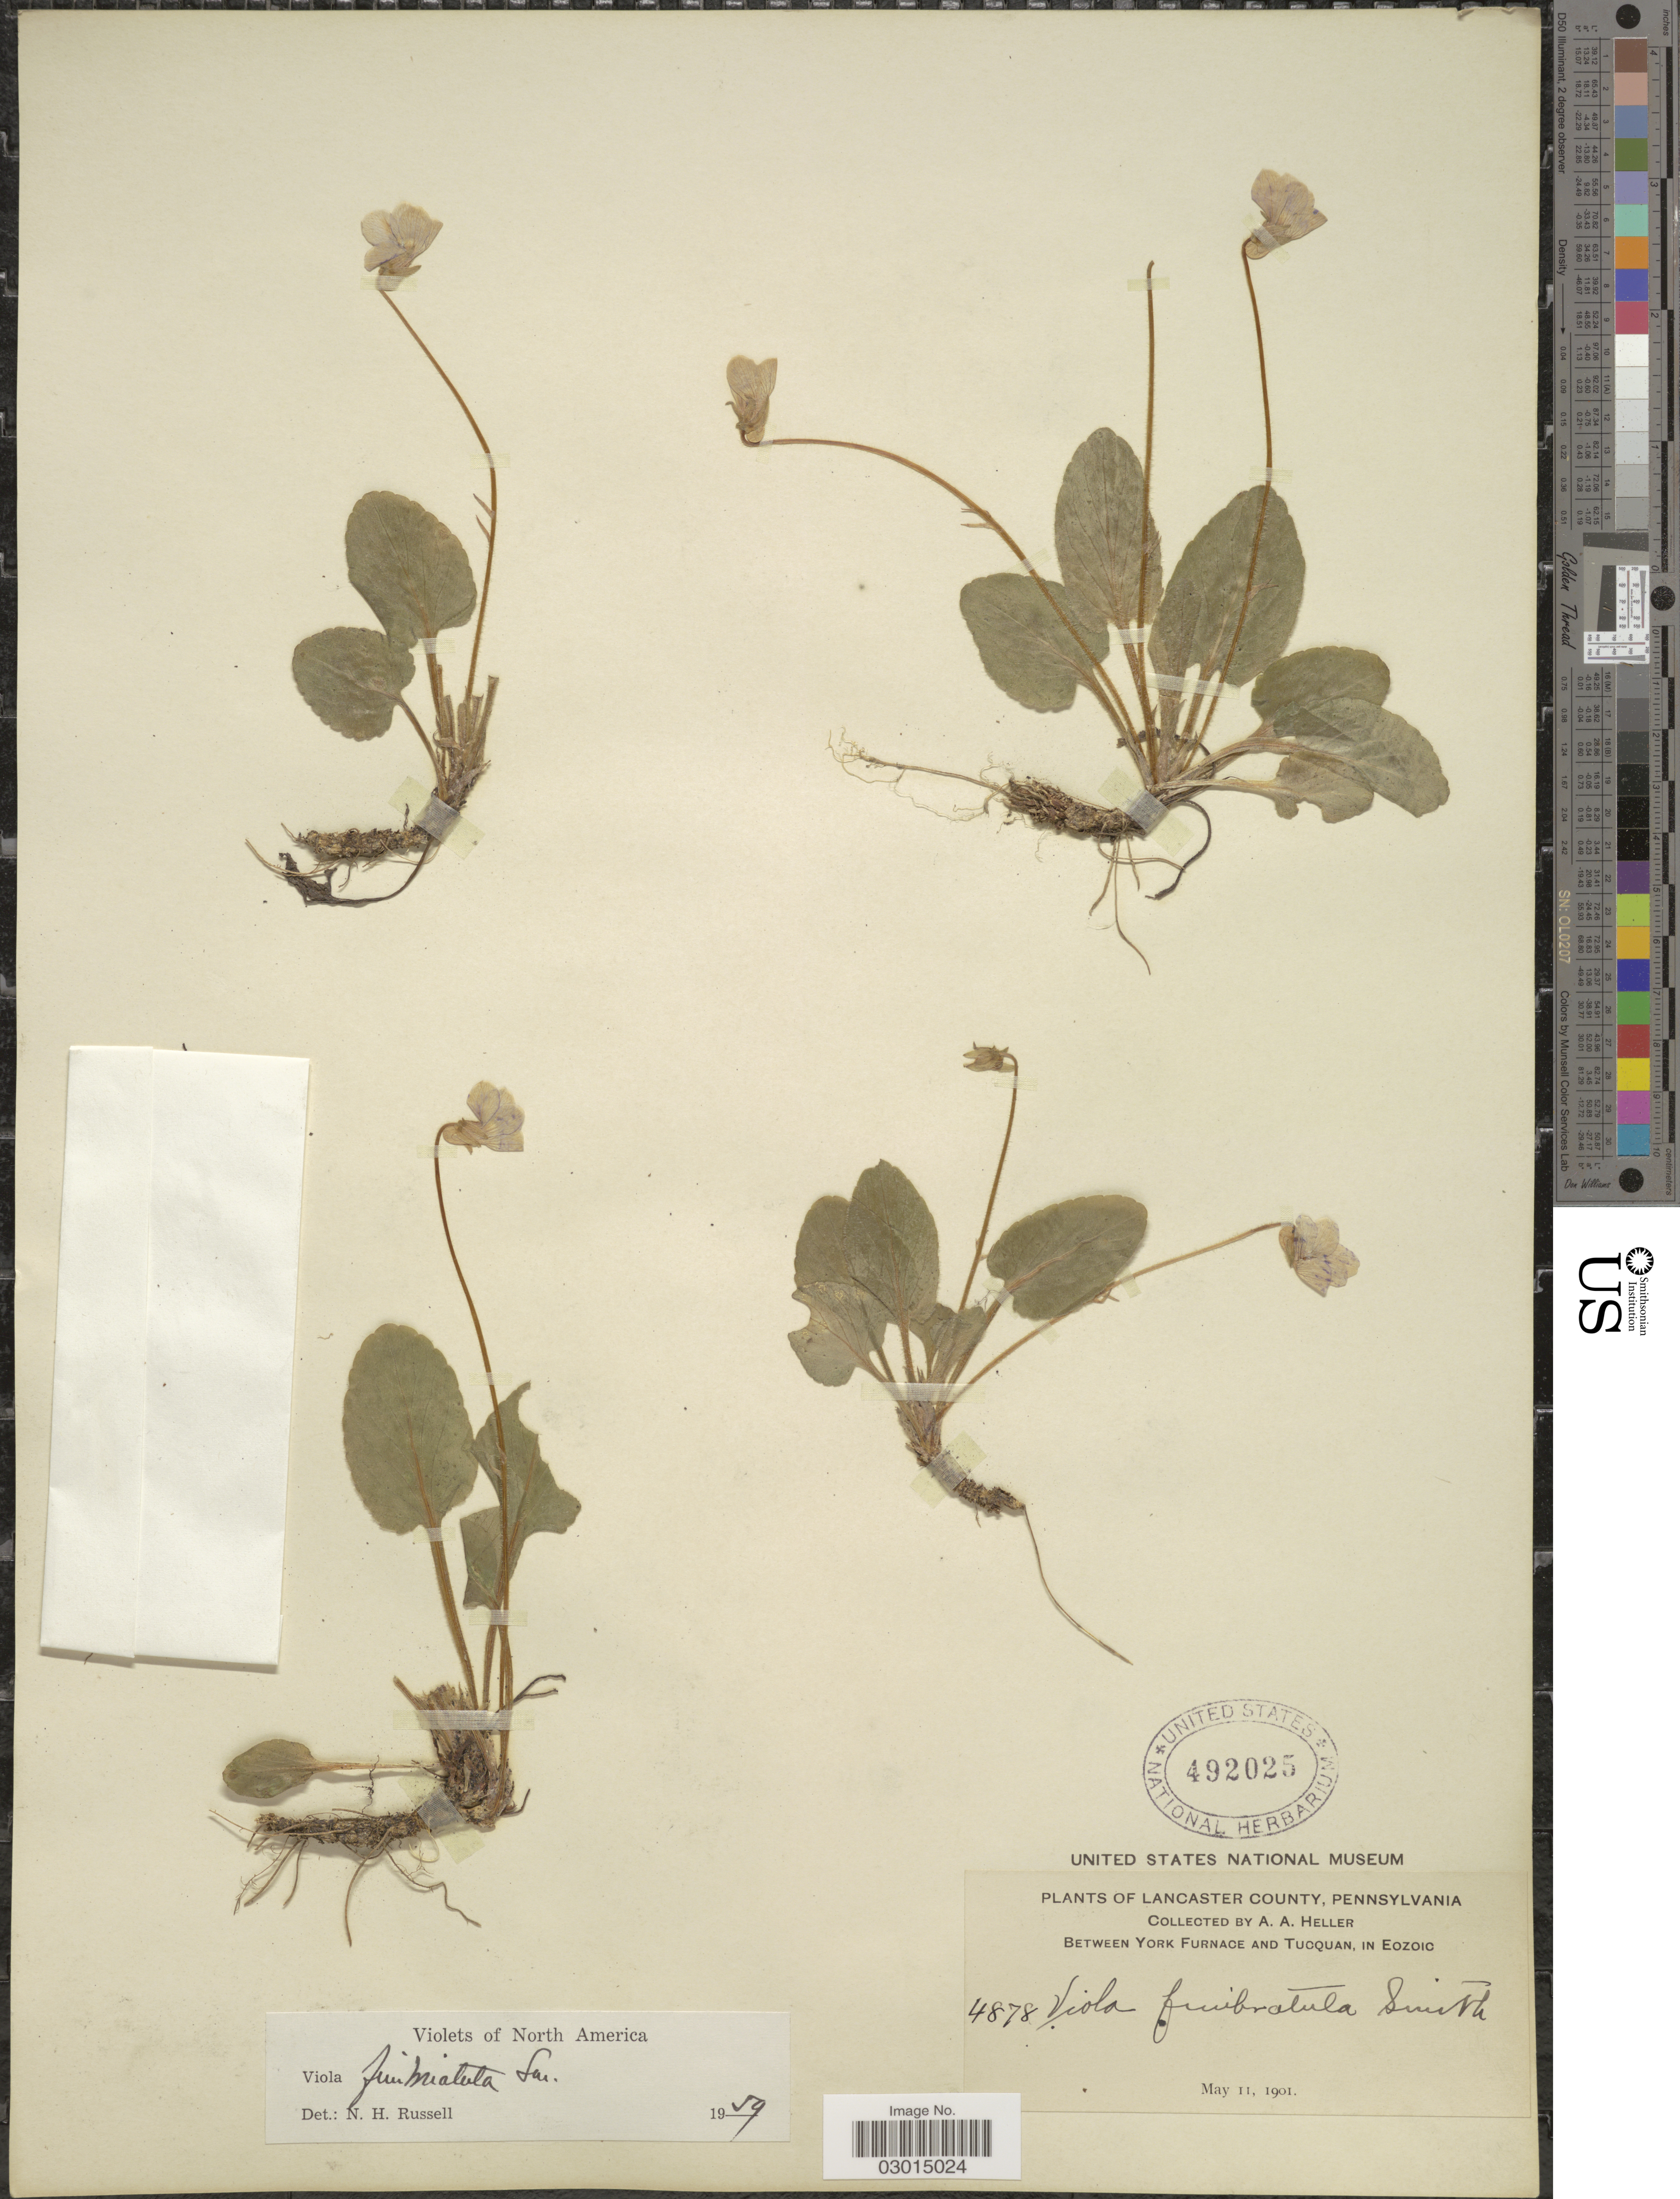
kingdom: Plantae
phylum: Tracheophyta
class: Magnoliopsida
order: Malpighiales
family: Violaceae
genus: Viola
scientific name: Viola fimbriatula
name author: Small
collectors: A. A. Heller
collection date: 1901-05-11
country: United States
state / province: Pennsylvania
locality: Lancaster County. Between York Furnace and Tucquan, in Eozoic.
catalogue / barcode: US 492025